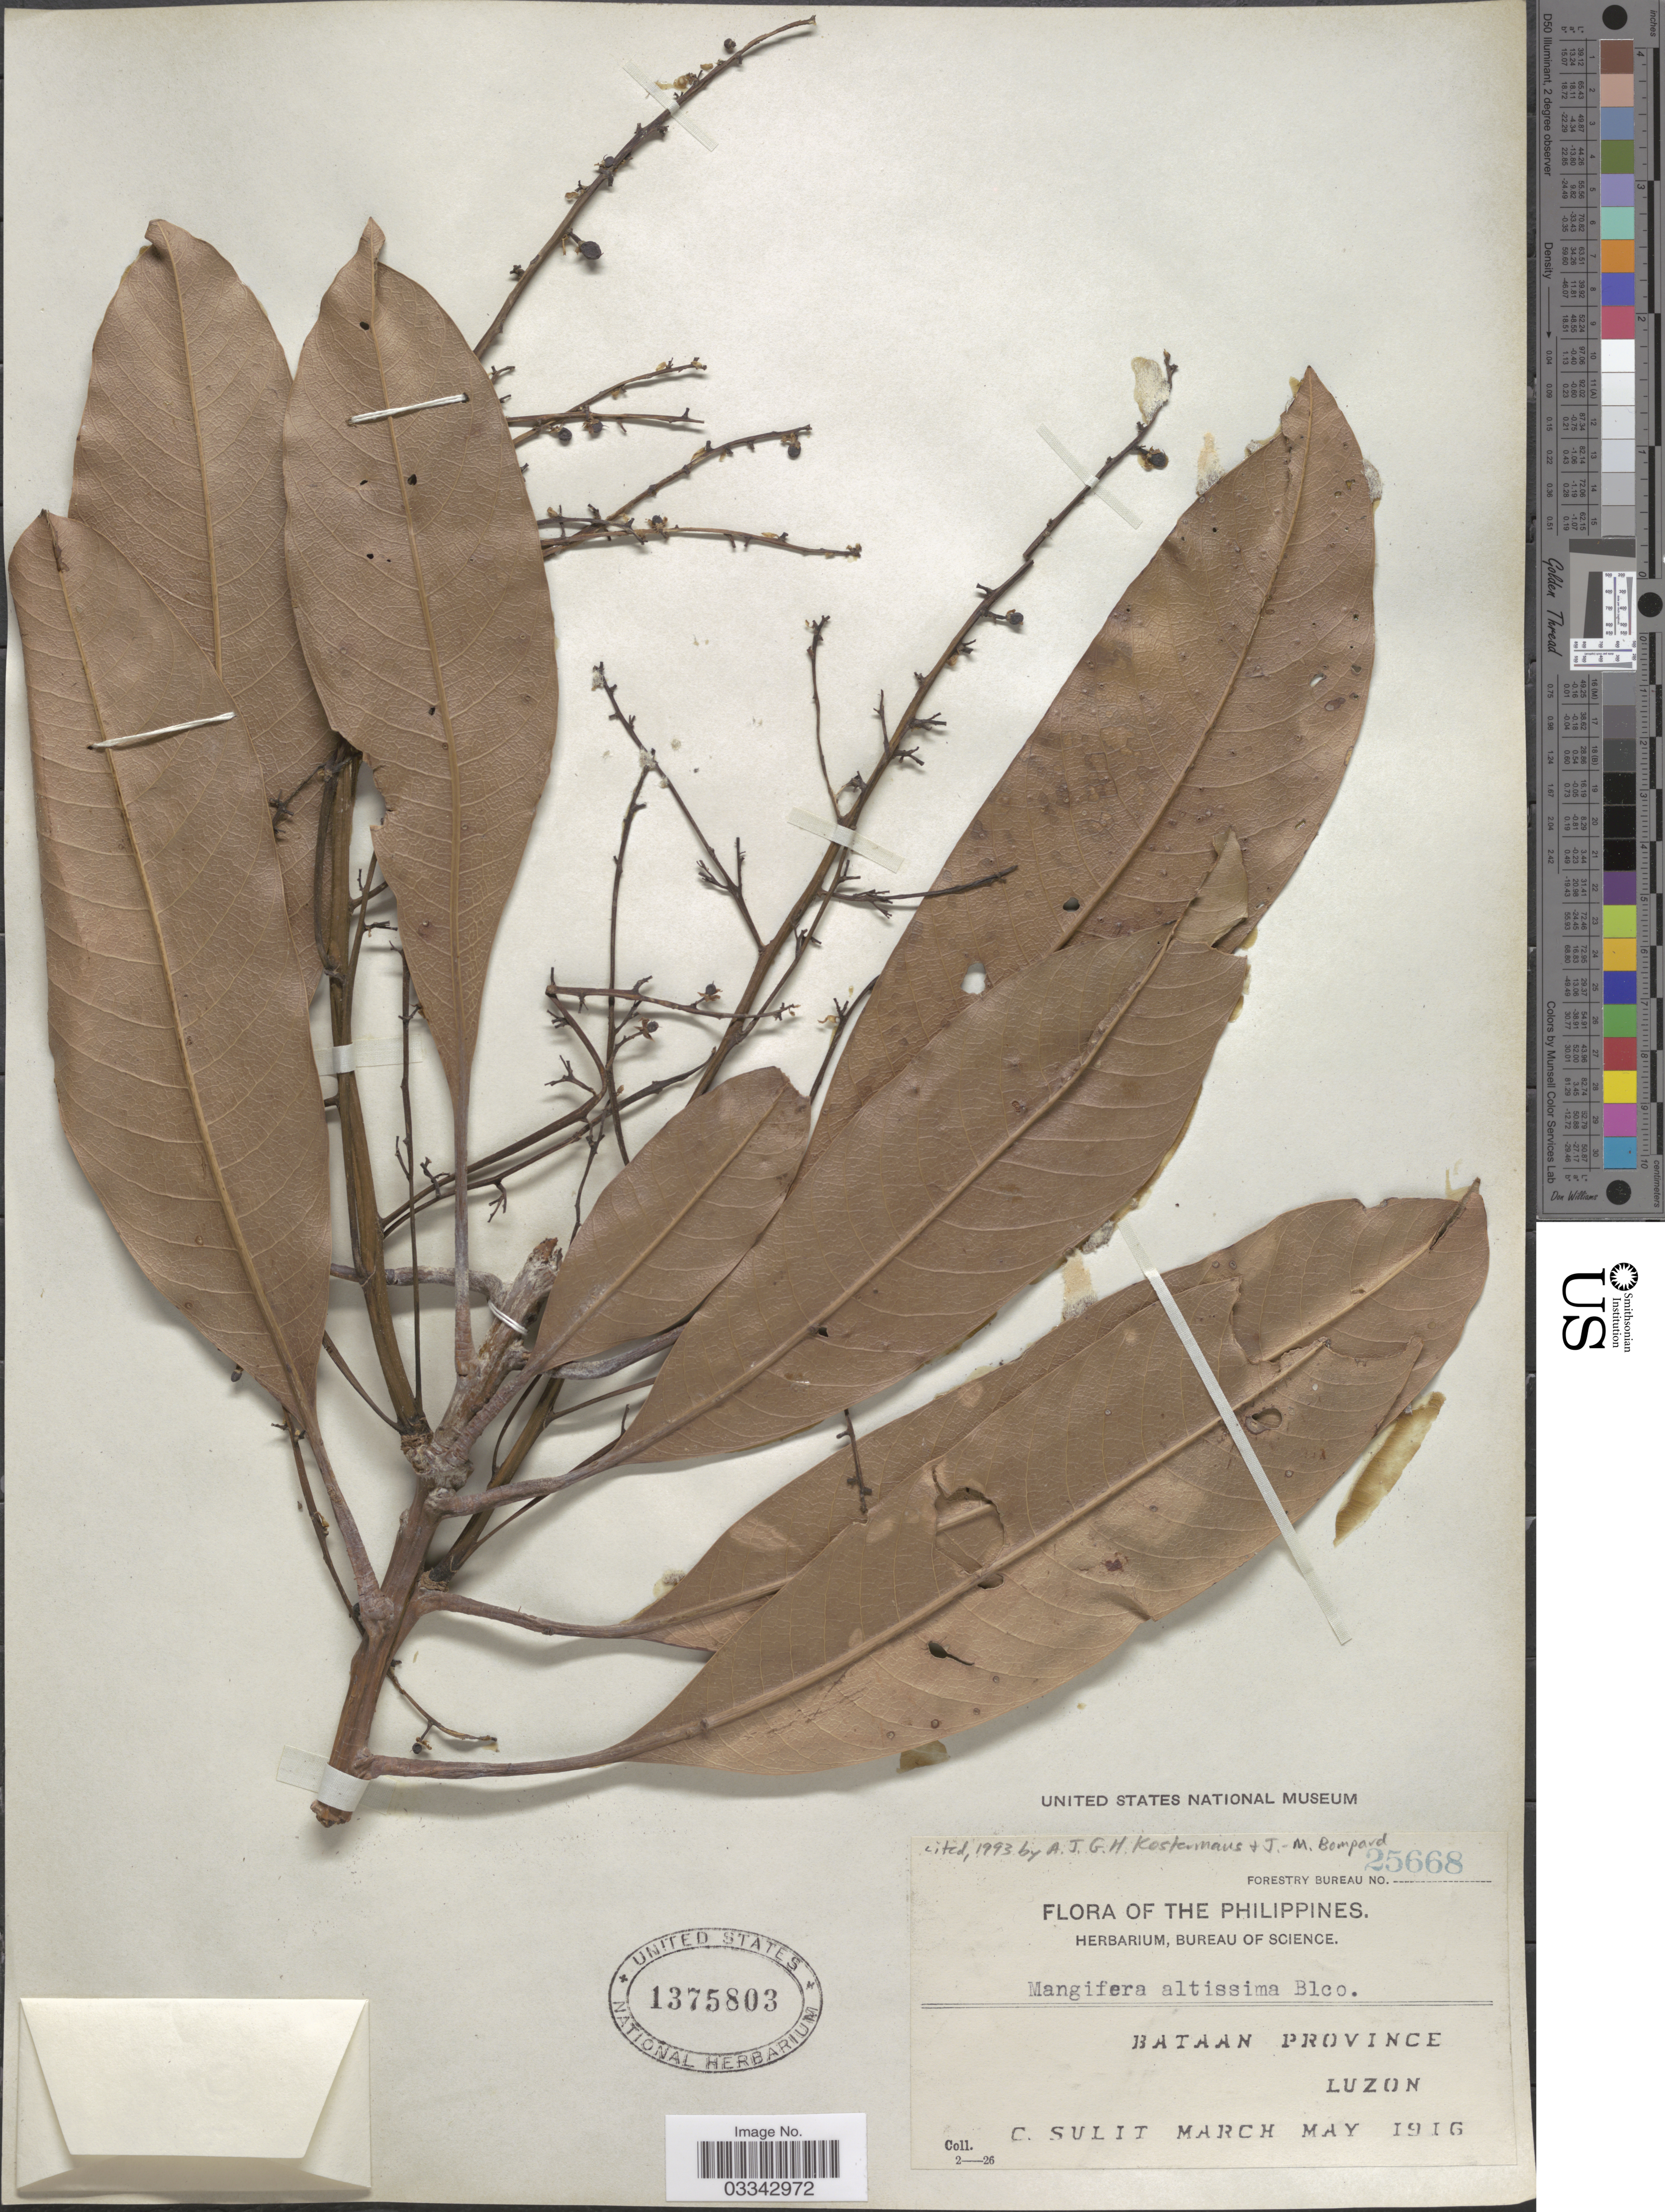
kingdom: Plantae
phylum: Tracheophyta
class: Magnoliopsida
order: Sapindales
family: Anacardiaceae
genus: Mangifera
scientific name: Mangifera altissima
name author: Blanco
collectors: C. Sulit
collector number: Forestry Bureau 25668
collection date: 1916-03/1916-05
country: Philippines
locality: Bataan Province. Luzon.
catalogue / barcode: US 1375803